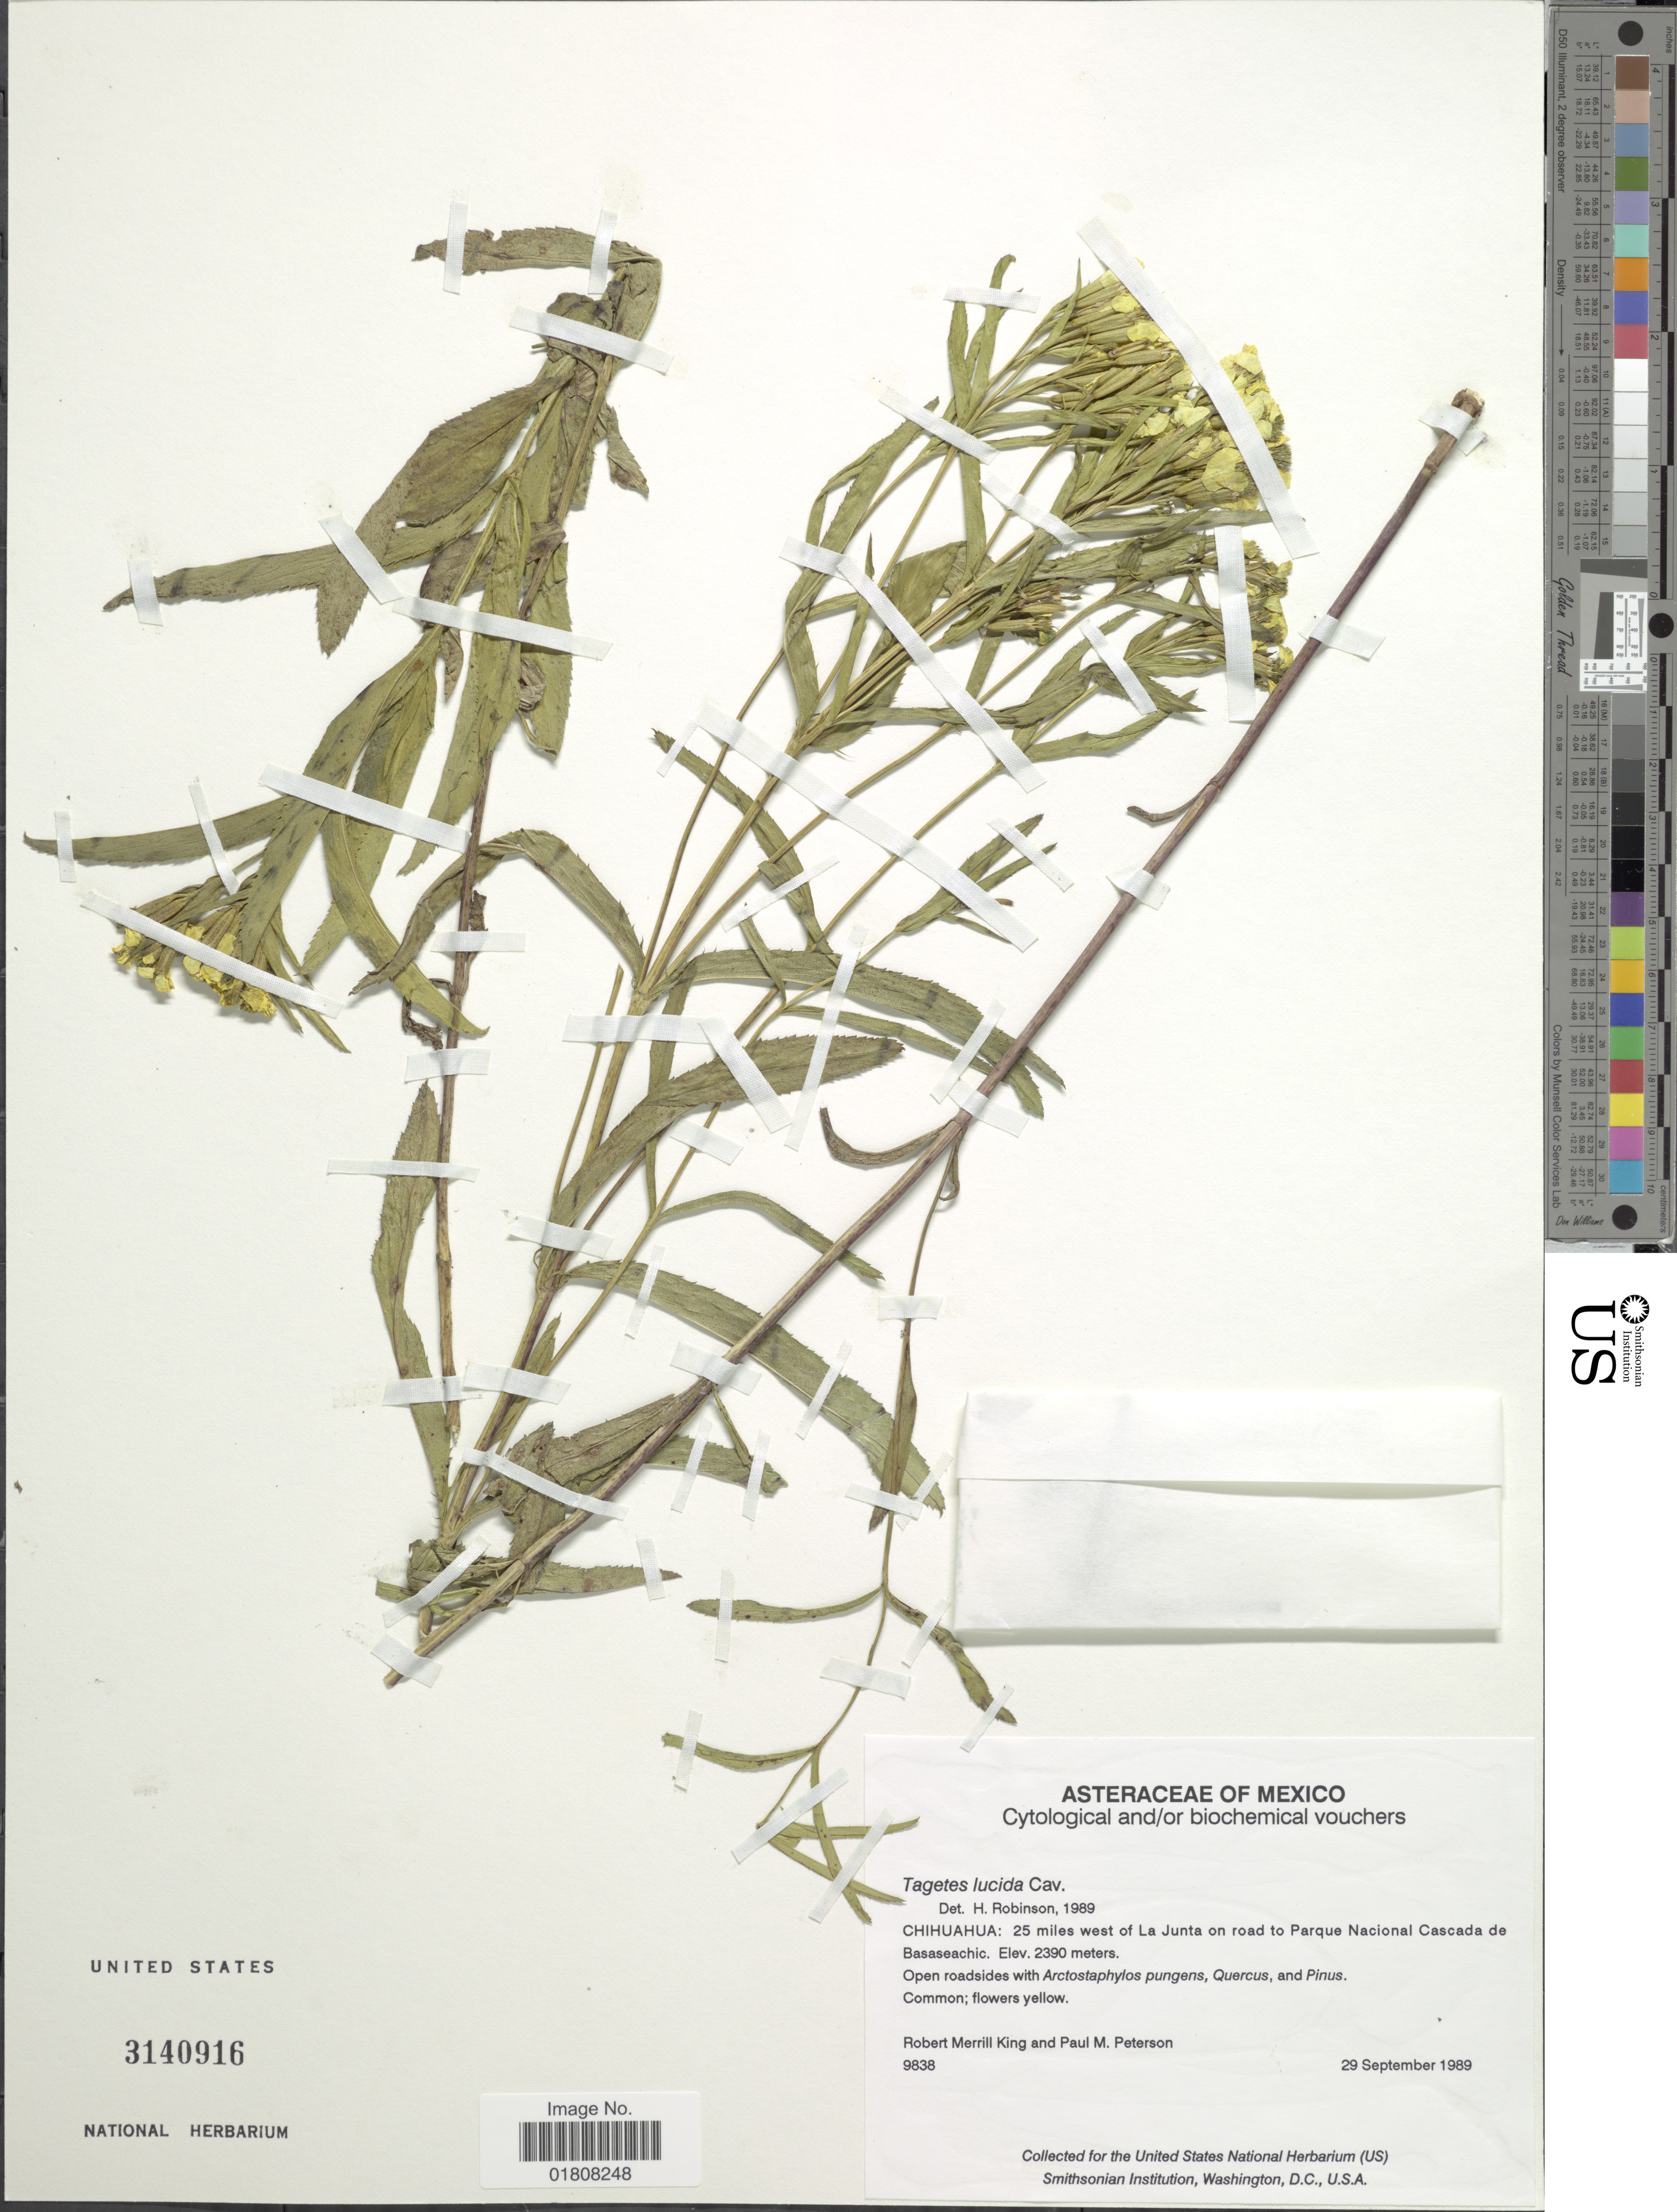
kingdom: Plantae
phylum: Tracheophyta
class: Magnoliopsida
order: Asterales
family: Asteraceae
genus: Tagetes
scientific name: Tagetes lucida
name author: Cav.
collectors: R. M. King & P. M. Peterson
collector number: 9838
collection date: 1989-09-29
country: Mexico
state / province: Chihuahua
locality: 25 miles west of La Junta on road to Parque Nacional Cascada de Basaseachic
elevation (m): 2390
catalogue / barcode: US 3140916